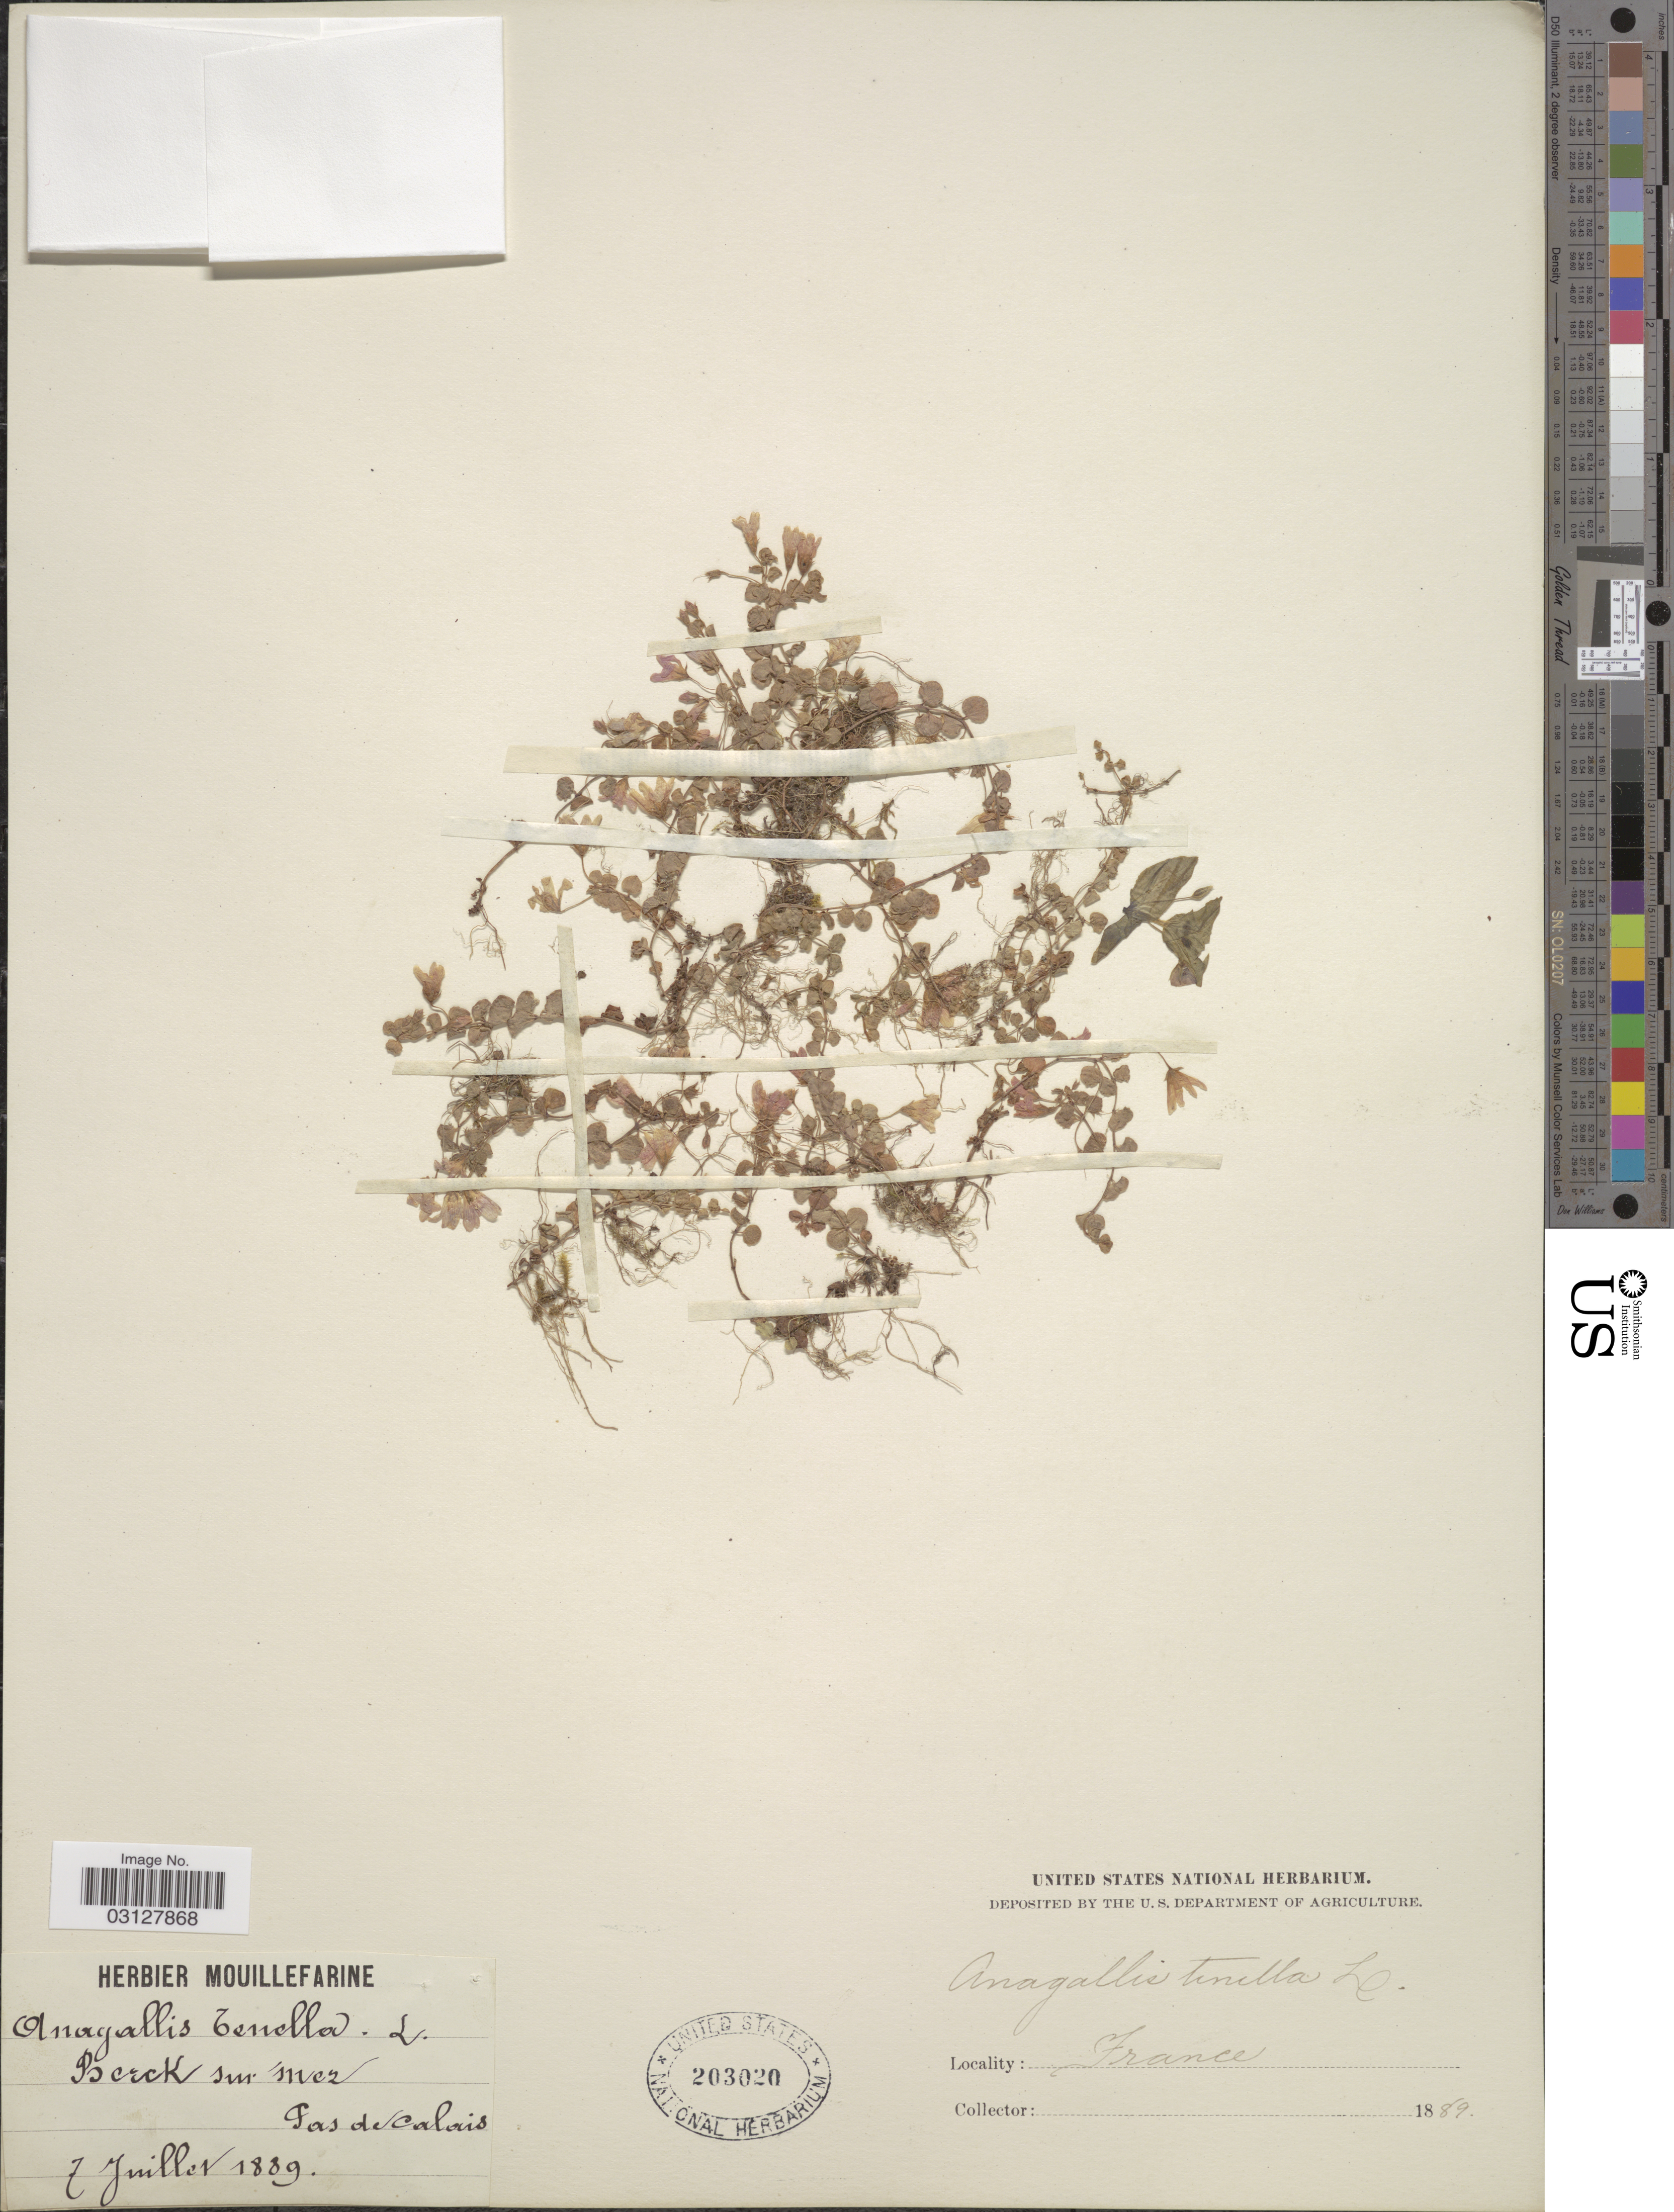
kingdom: Plantae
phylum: Tracheophyta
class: Magnoliopsida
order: Ericales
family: Primulaceae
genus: Anagallis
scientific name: Anagallis tenella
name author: (L.) L.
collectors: ex herb. Mouillefarine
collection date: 1889-07-07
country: France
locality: Berck sur mez, Pas de calais.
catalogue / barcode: US 203020